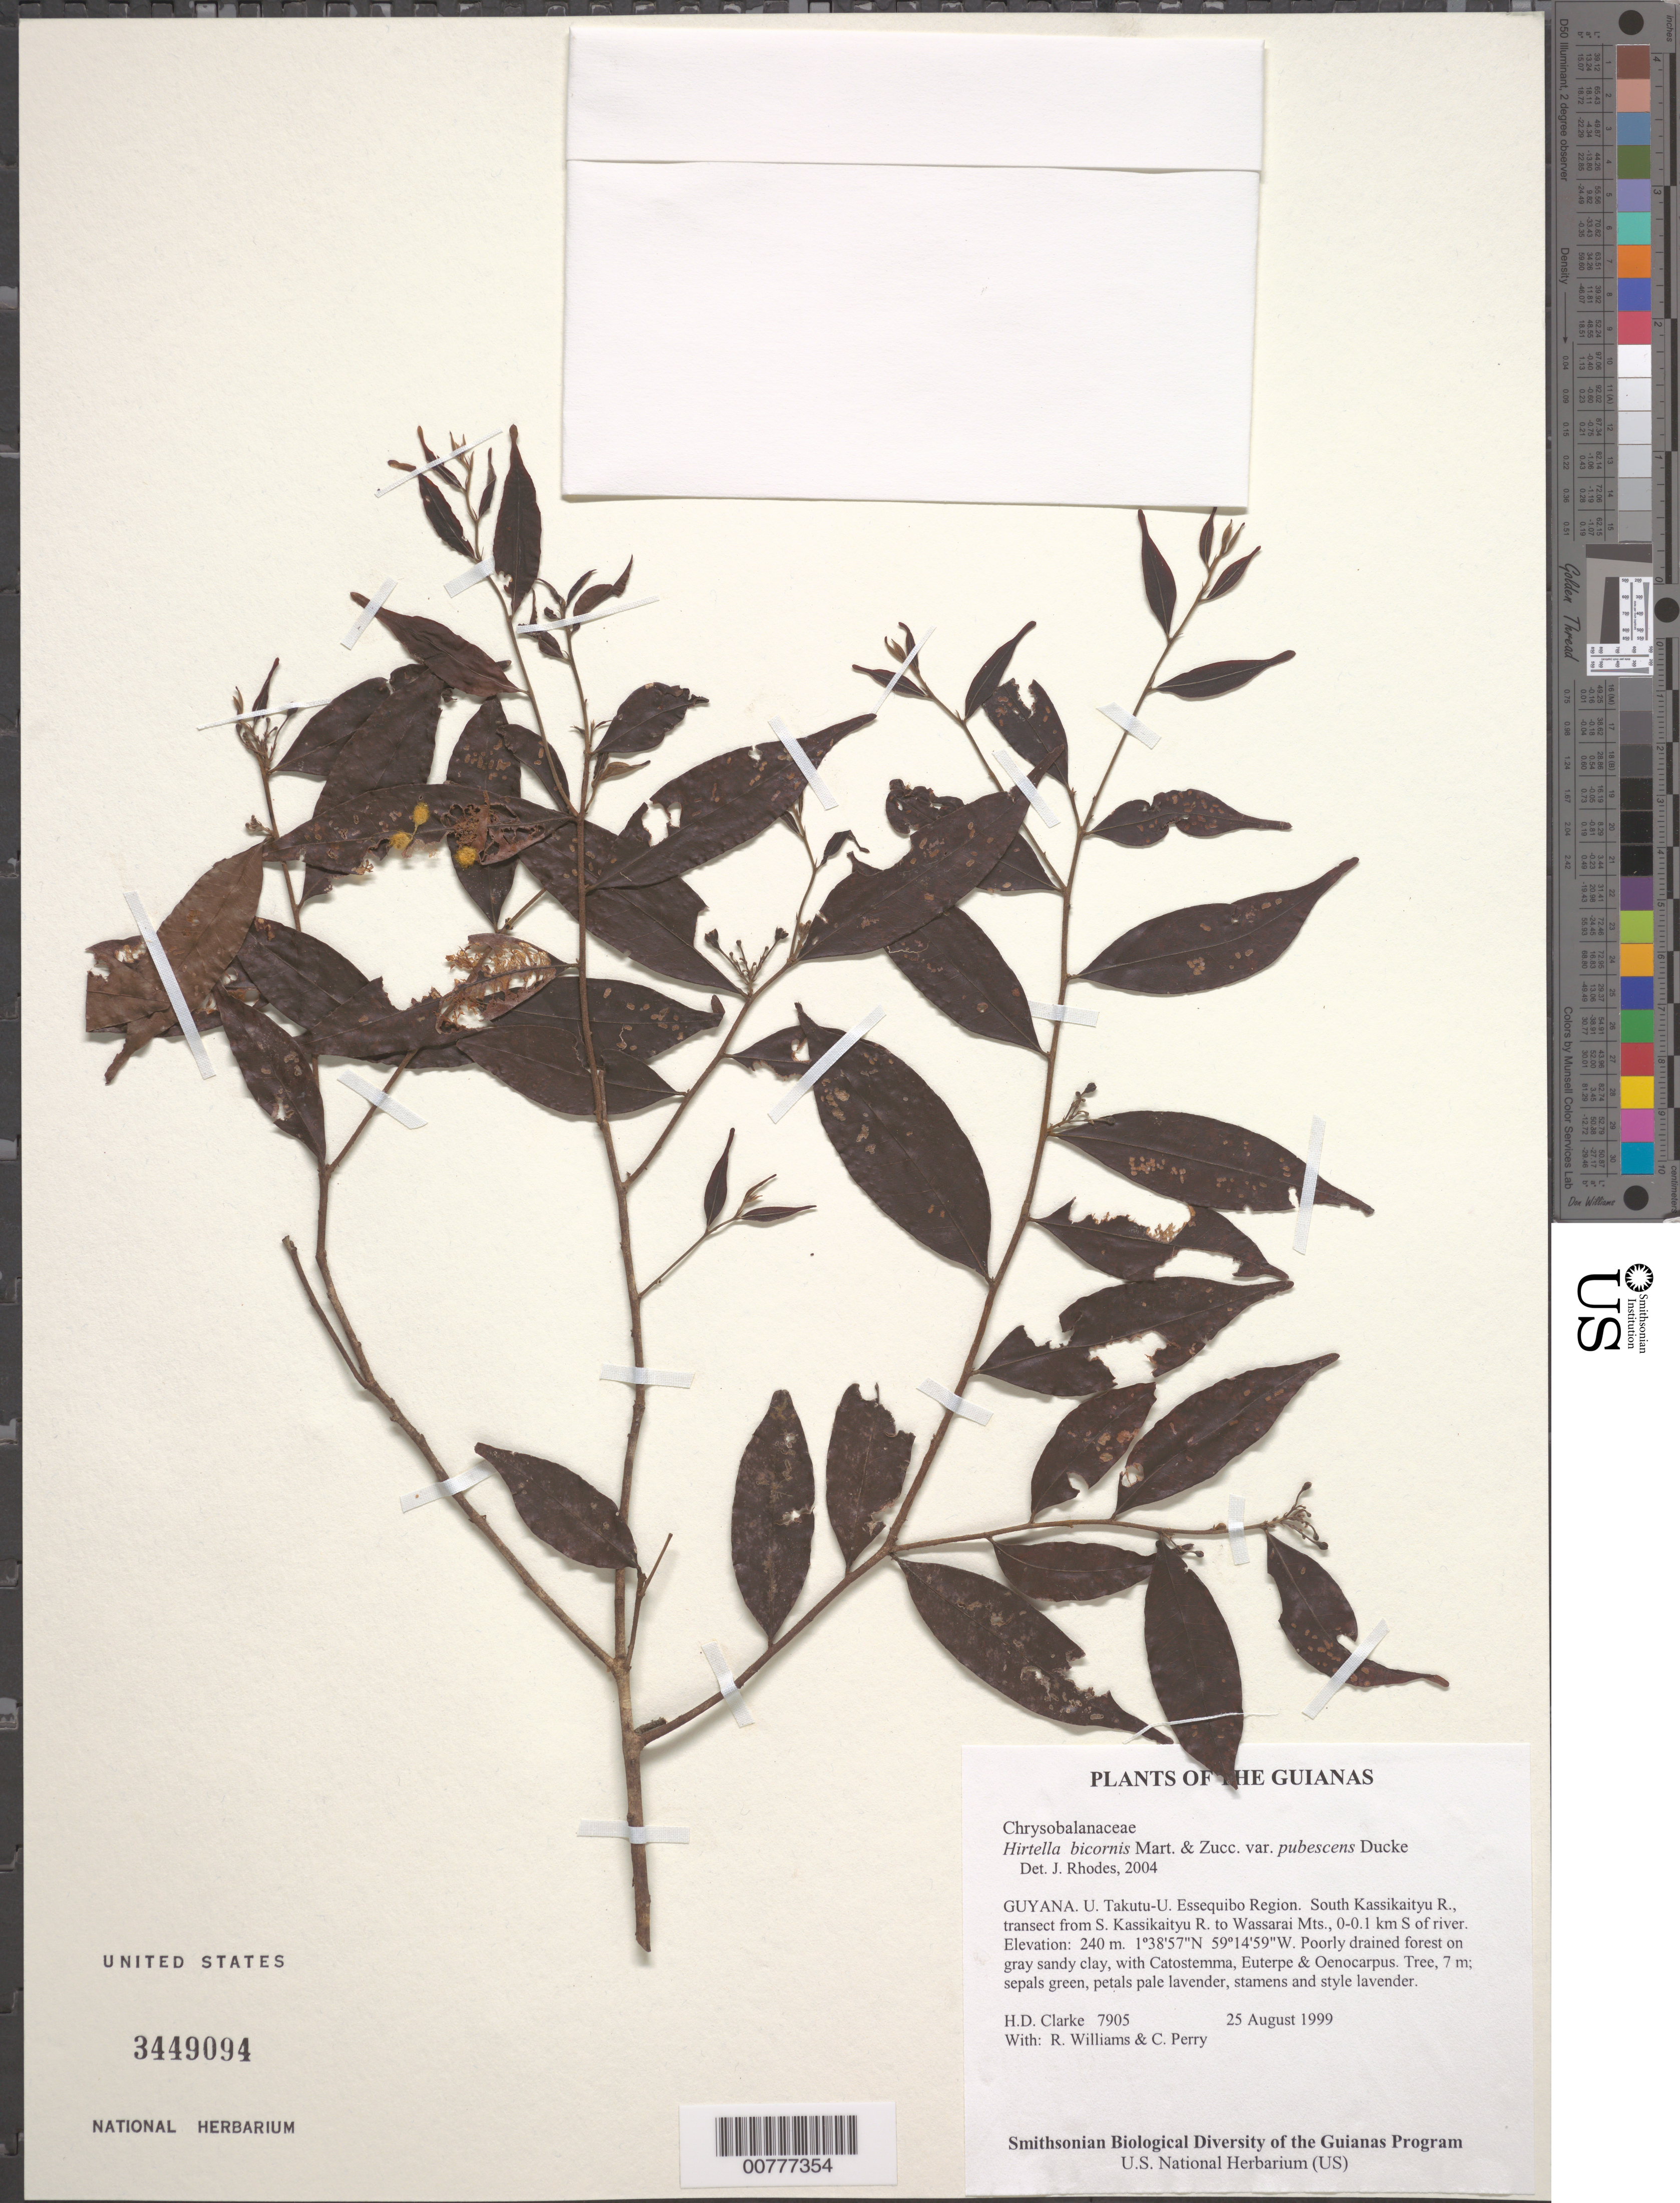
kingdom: Plantae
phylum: Tracheophyta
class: Magnoliopsida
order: Malpighiales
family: Chrysobalanaceae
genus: Hirtella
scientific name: Hirtella bicornis var. pubescens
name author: Ducke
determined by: Rhodes, J.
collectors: H. D. Clarke, R. Williams & C. Perry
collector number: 7905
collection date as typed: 25 August 1999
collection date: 1999-08-25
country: Guyana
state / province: U. Takutu-U. Essequibo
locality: South Kassikaityu R., transect from S. Kassikaityu R. to Wassarai Mts., 0-0.1 km S of river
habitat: Poorly drained forest on gray sandy clay, with Catostemma, Euterpe & Oenocarpus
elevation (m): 240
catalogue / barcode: US 3449094